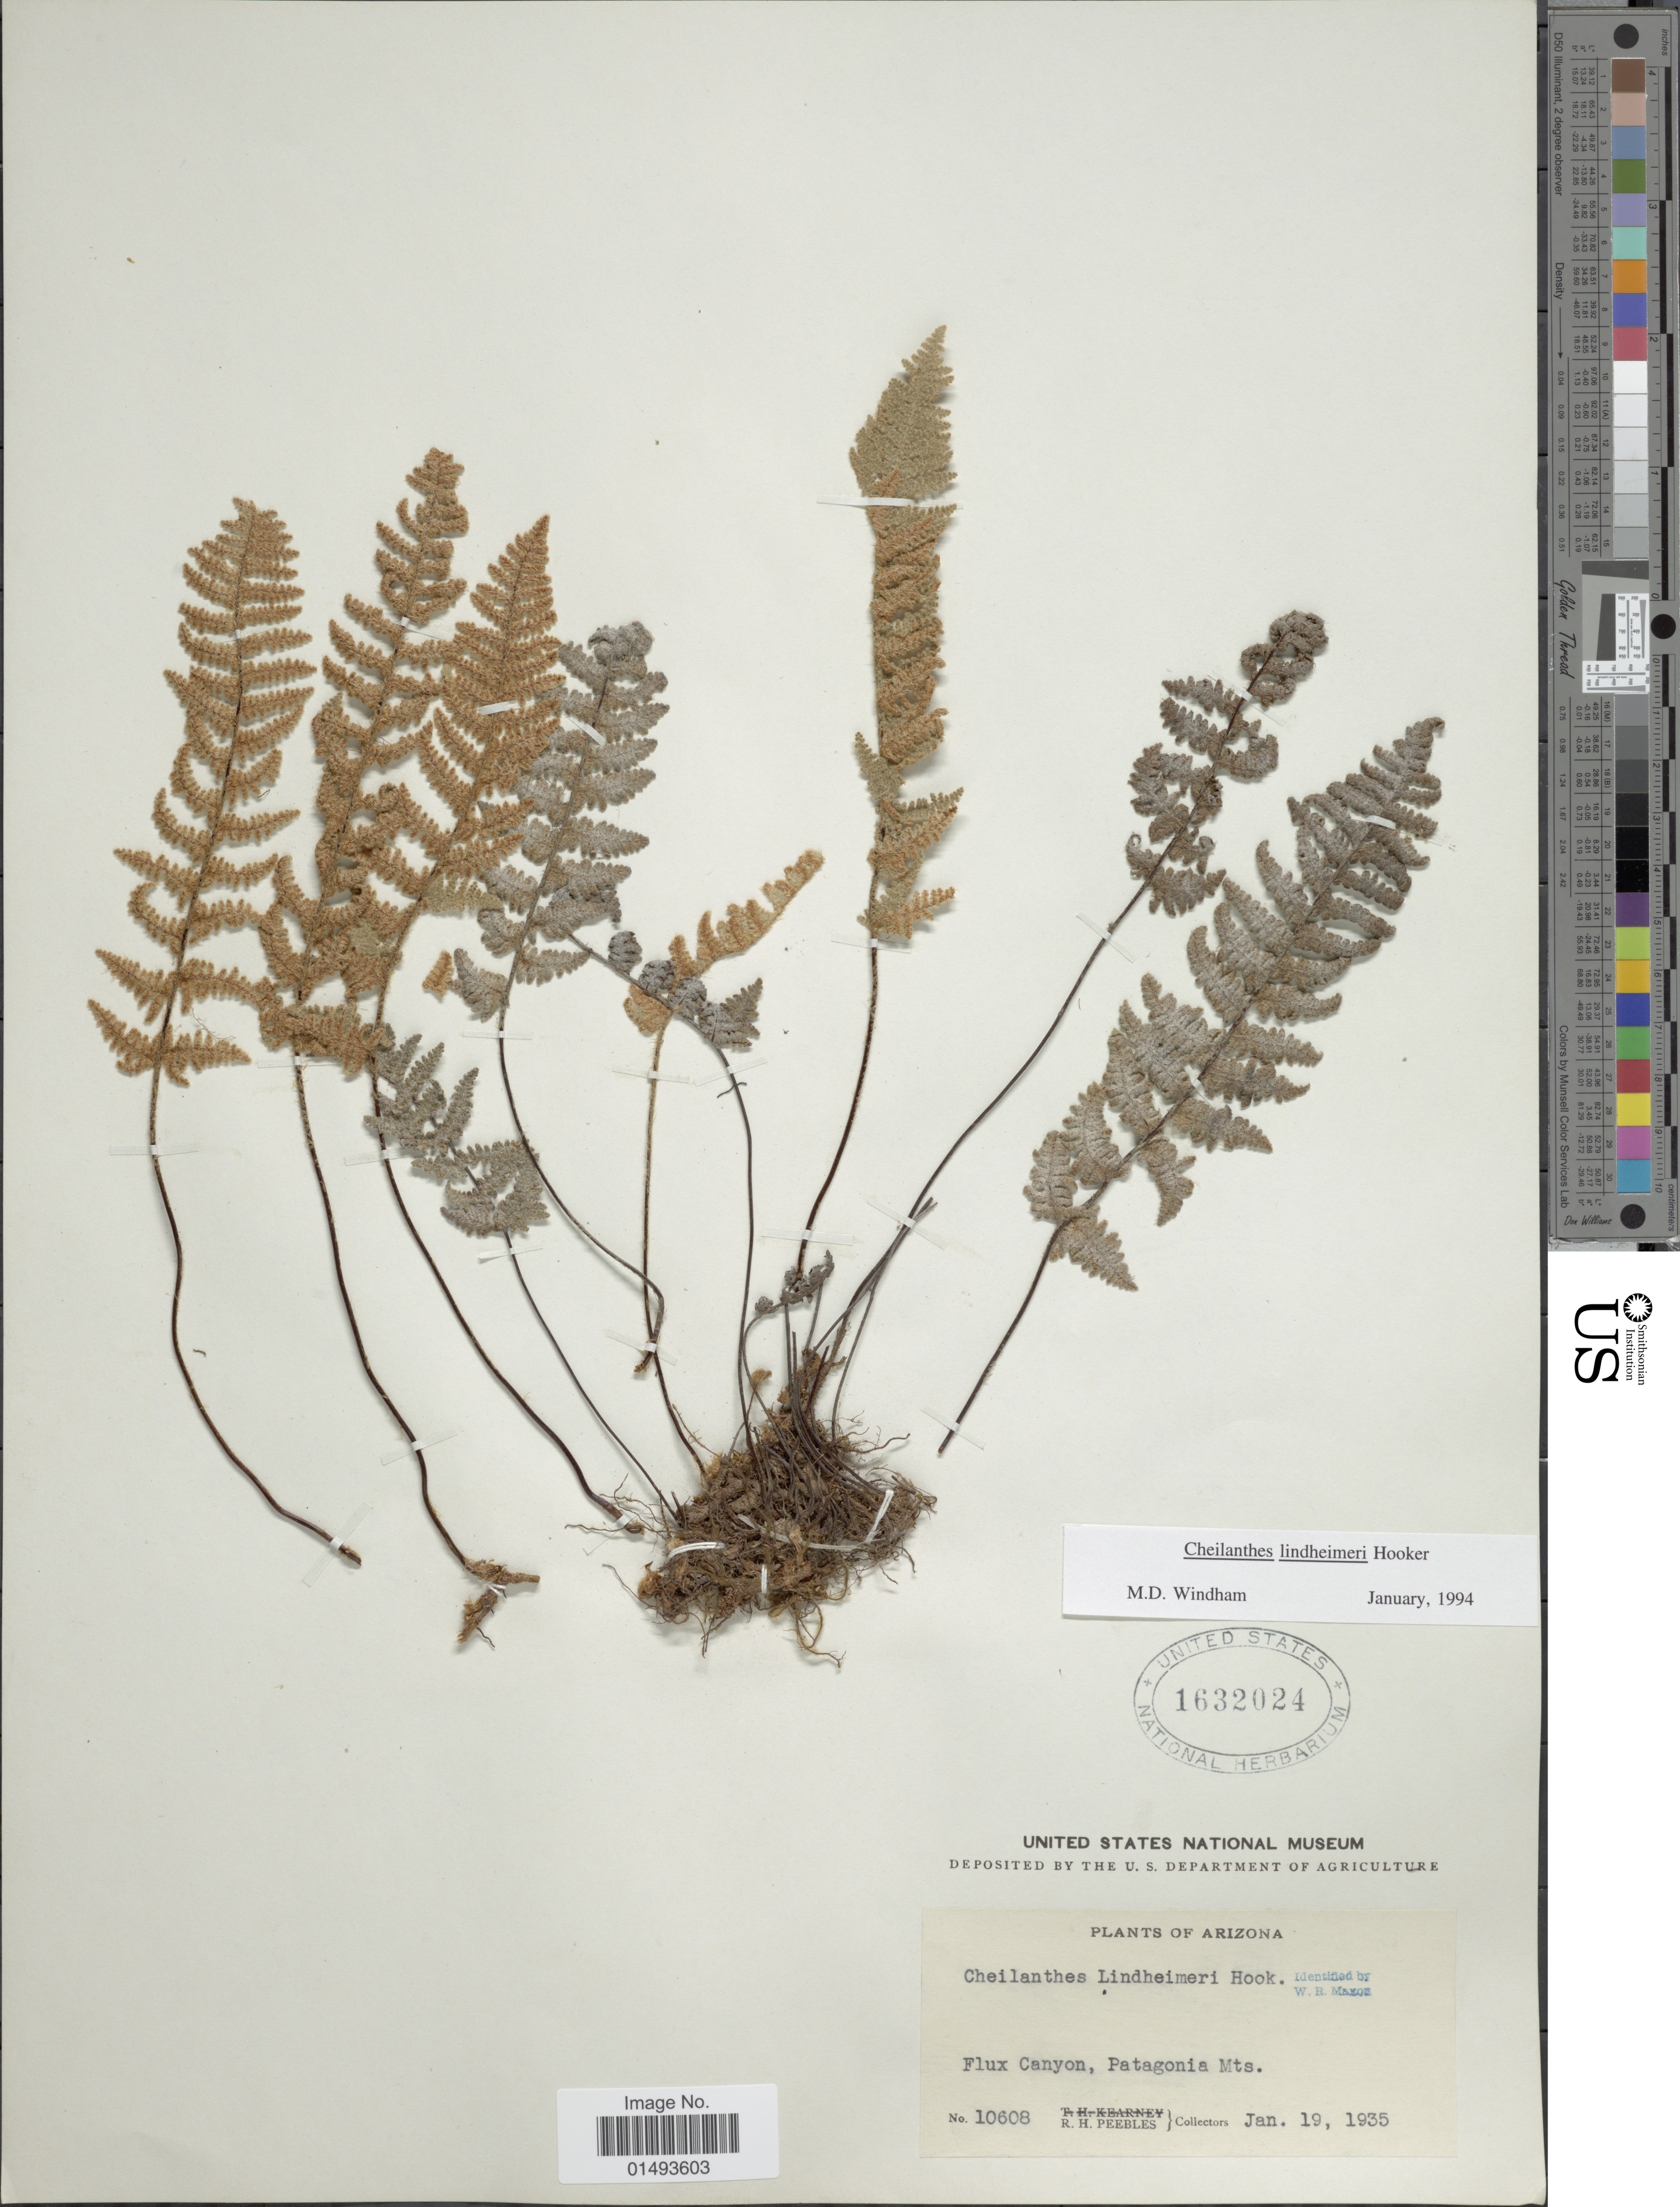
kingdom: Plantae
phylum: Tracheophyta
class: Polypodiopsida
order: Polypodiales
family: Pteridaceae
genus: Myriopteris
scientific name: Myriopteris lindheimeri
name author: (Hook.) J. Sm.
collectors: R. H. Peebles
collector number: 10608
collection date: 1935-01-19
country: United States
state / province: Arizona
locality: Plants of Arizona, Flux Canyon, Patagonia Mts.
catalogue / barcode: US 1632024